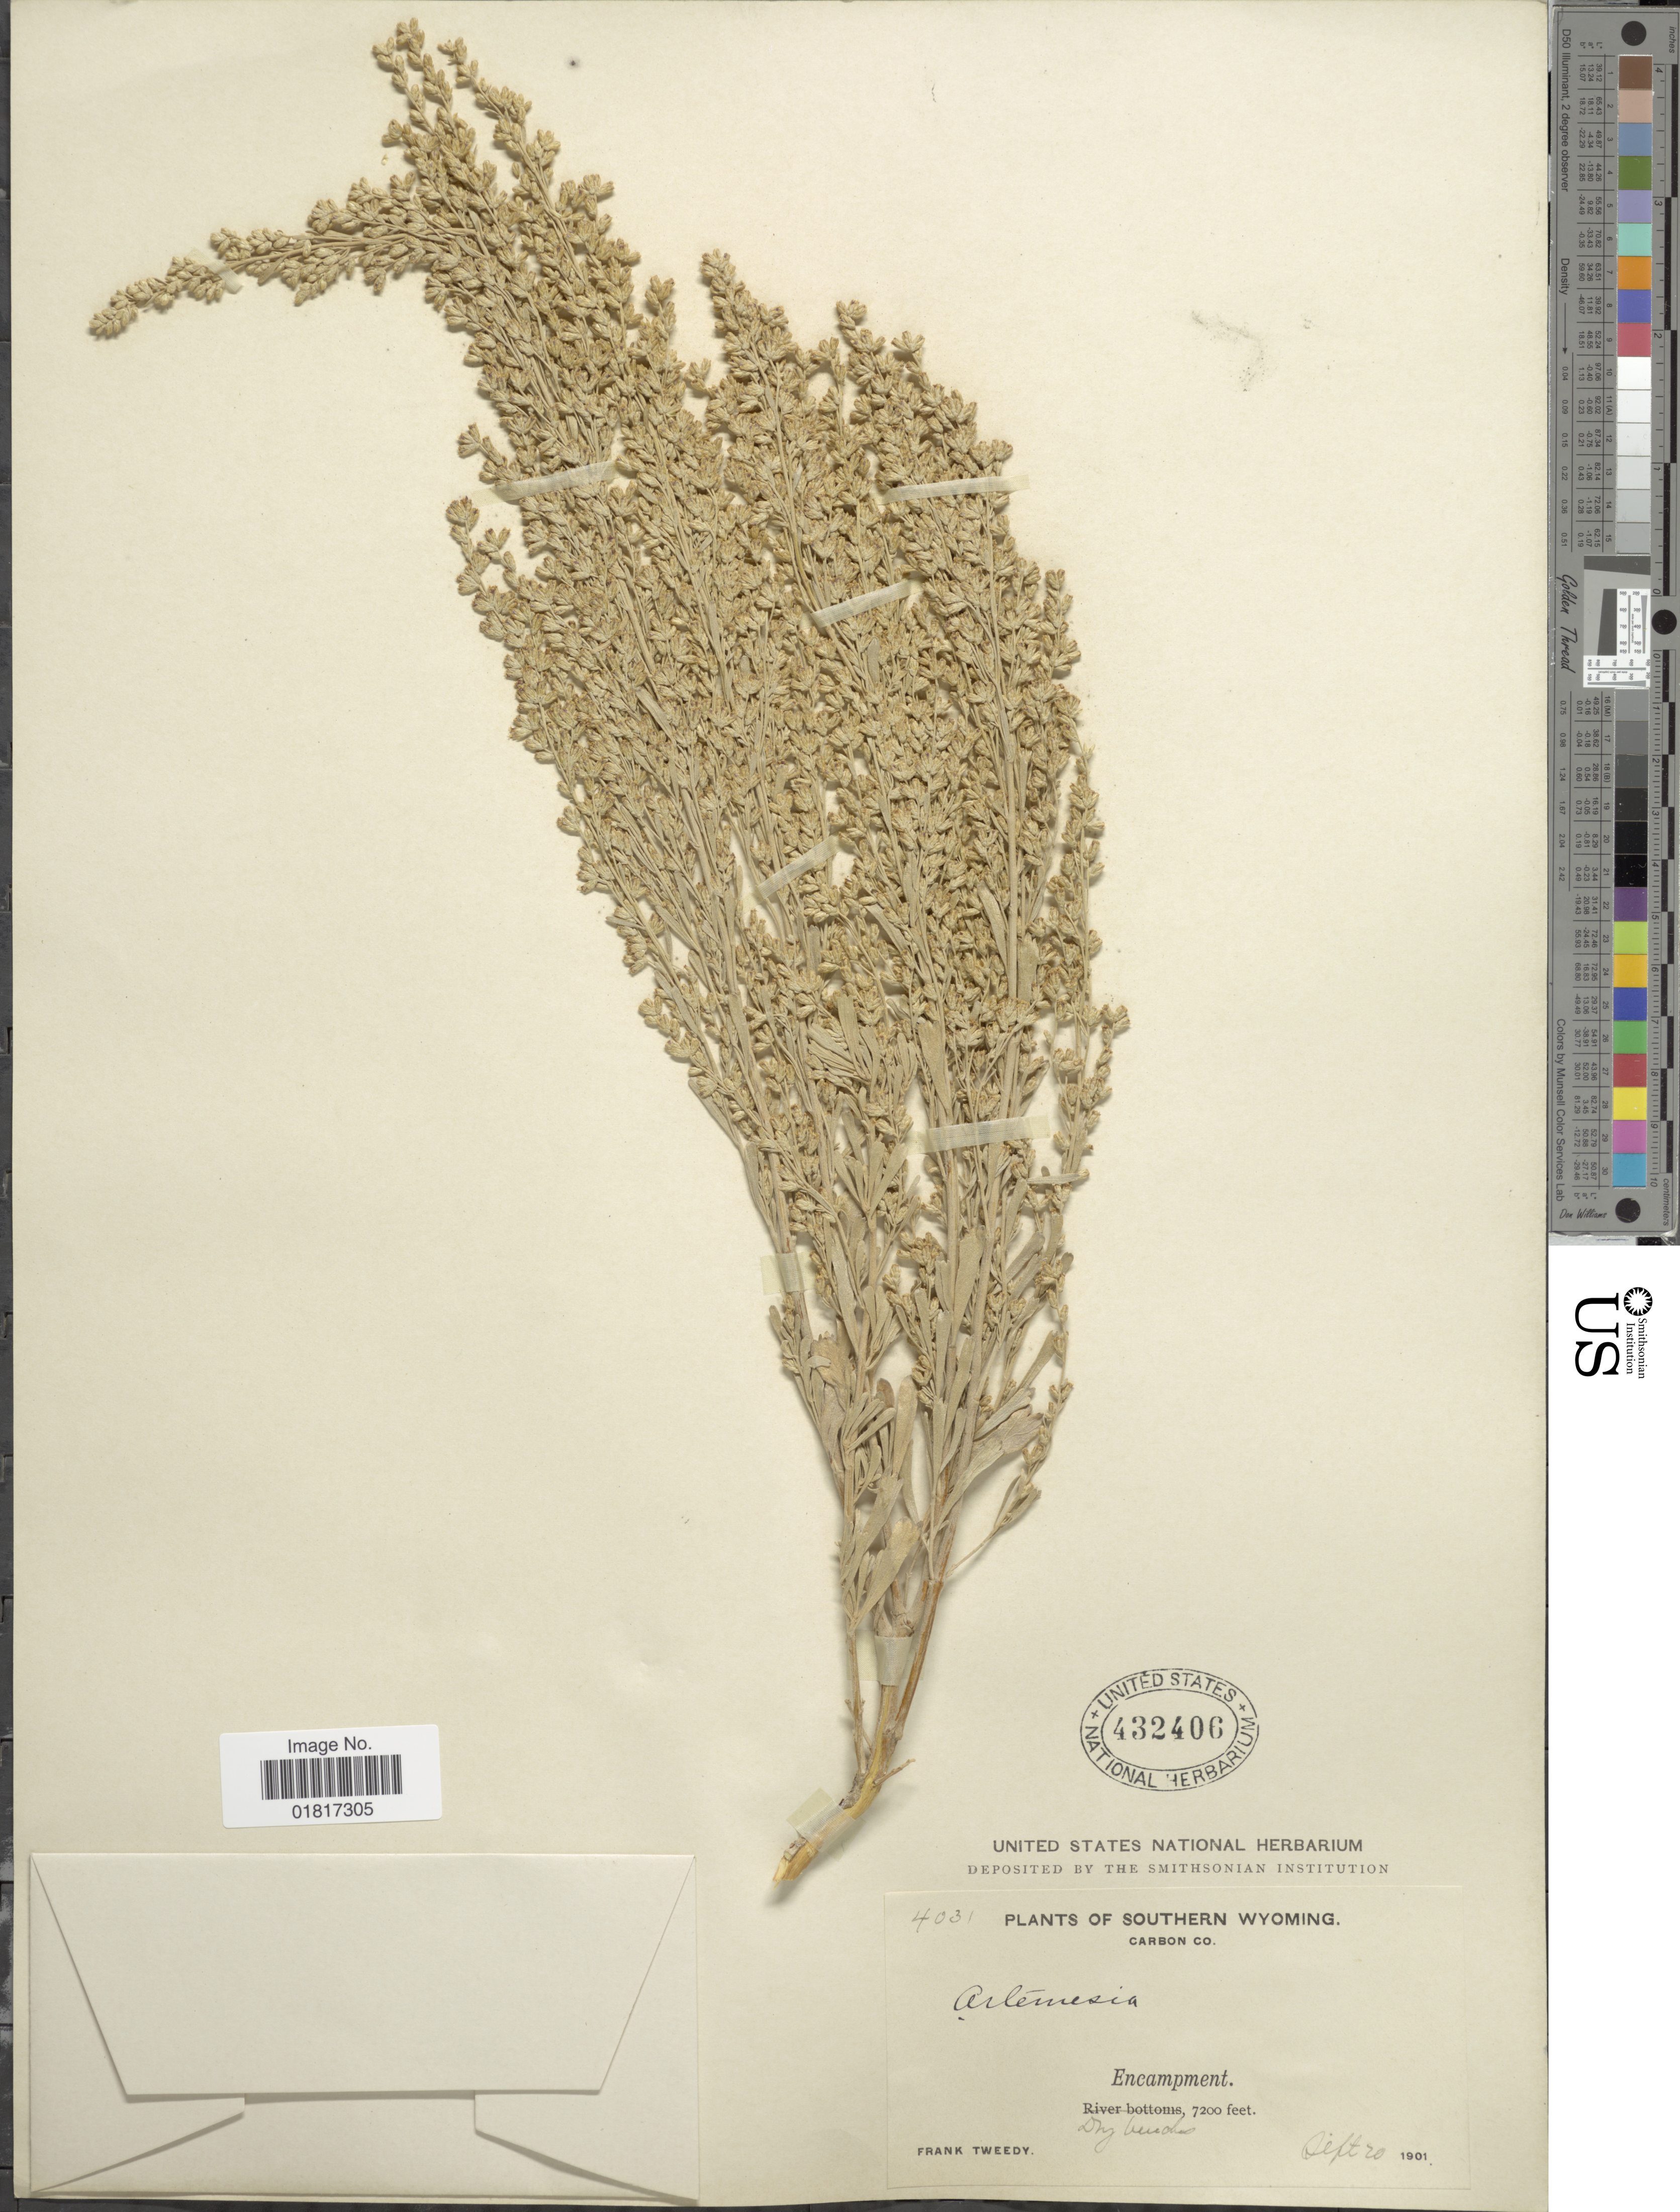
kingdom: Plantae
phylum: Tracheophyta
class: Magnoliopsida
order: Asterales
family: Asteraceae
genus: Artemisia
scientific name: Artemisia tridentata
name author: Nutt.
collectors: F. Tweedy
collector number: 4031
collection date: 1901-09-20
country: United States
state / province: Wyoming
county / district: Carbon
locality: Southern Wyoming, Carbon Co, Encampment, Dry bushes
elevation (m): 2195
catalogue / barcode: US 432406